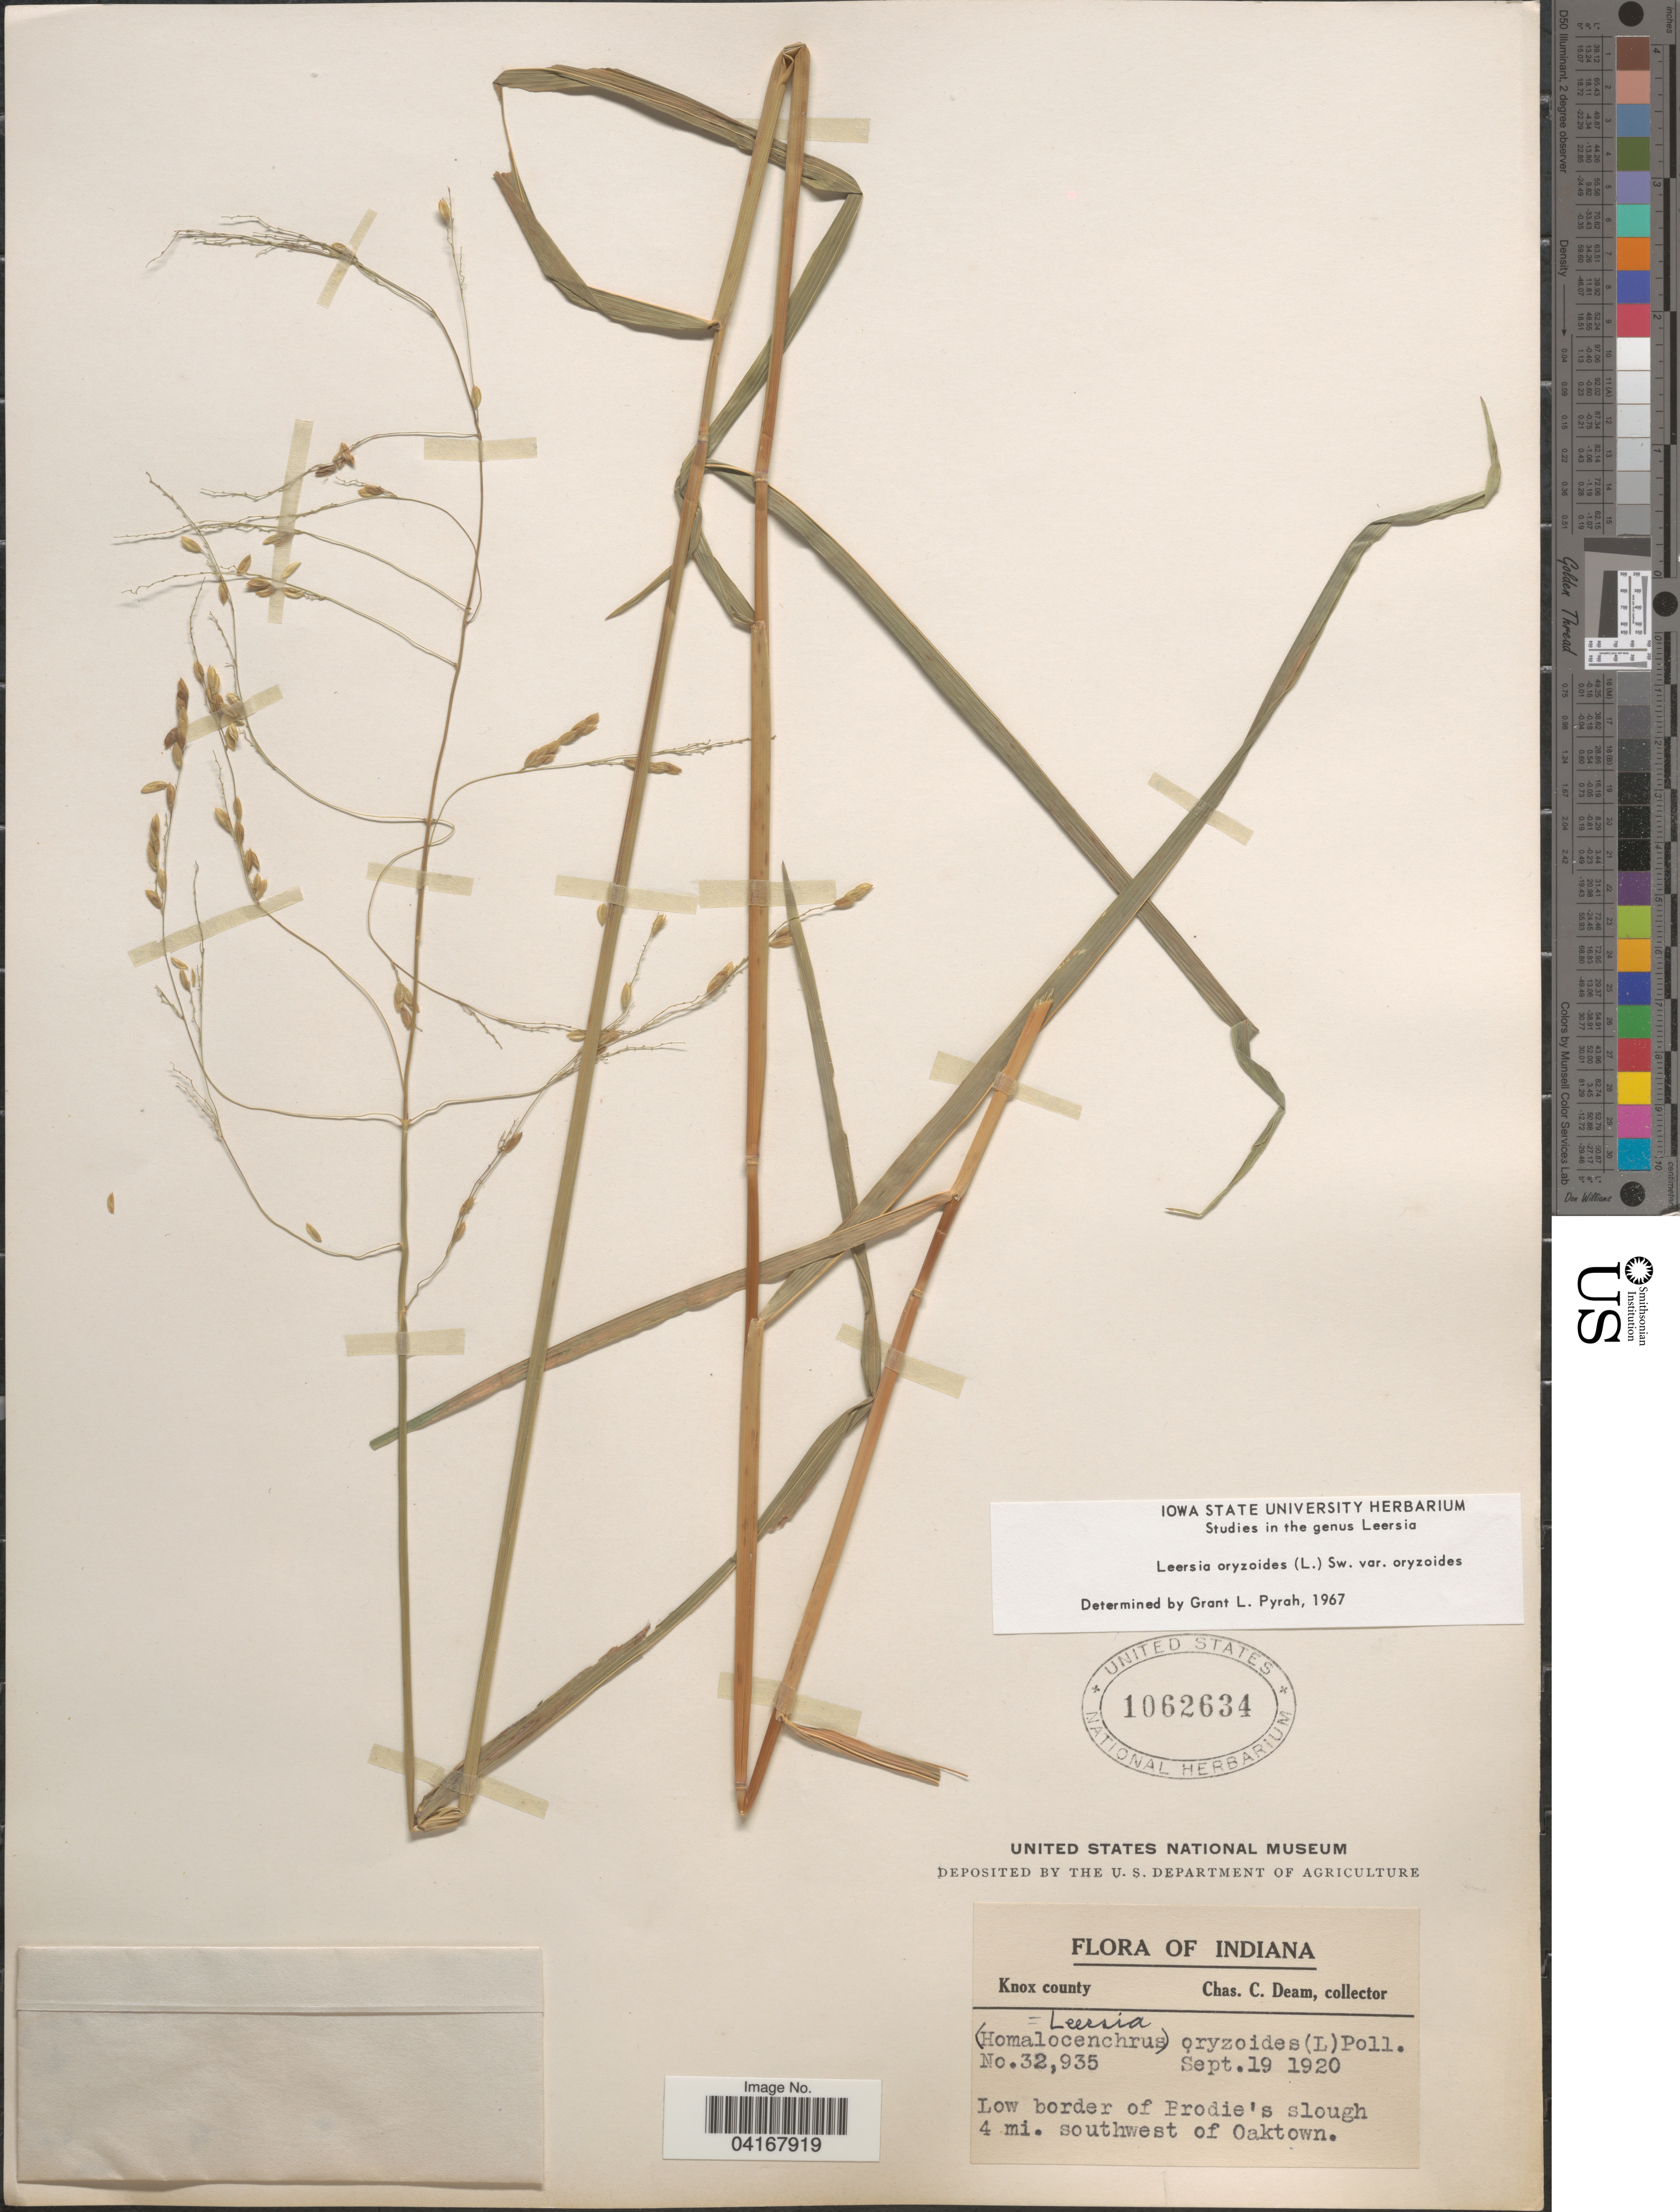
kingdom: Plantae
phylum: Tracheophyta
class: Liliopsida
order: Poales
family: Poaceae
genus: Leersia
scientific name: Leersia oryzoides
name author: (L.) Sw.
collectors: C. C. Deam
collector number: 32935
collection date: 1920-09-19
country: United States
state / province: Indiana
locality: Knox county. Brodie's slough 4 mi. southwest of Oaktown.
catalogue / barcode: US 1062634